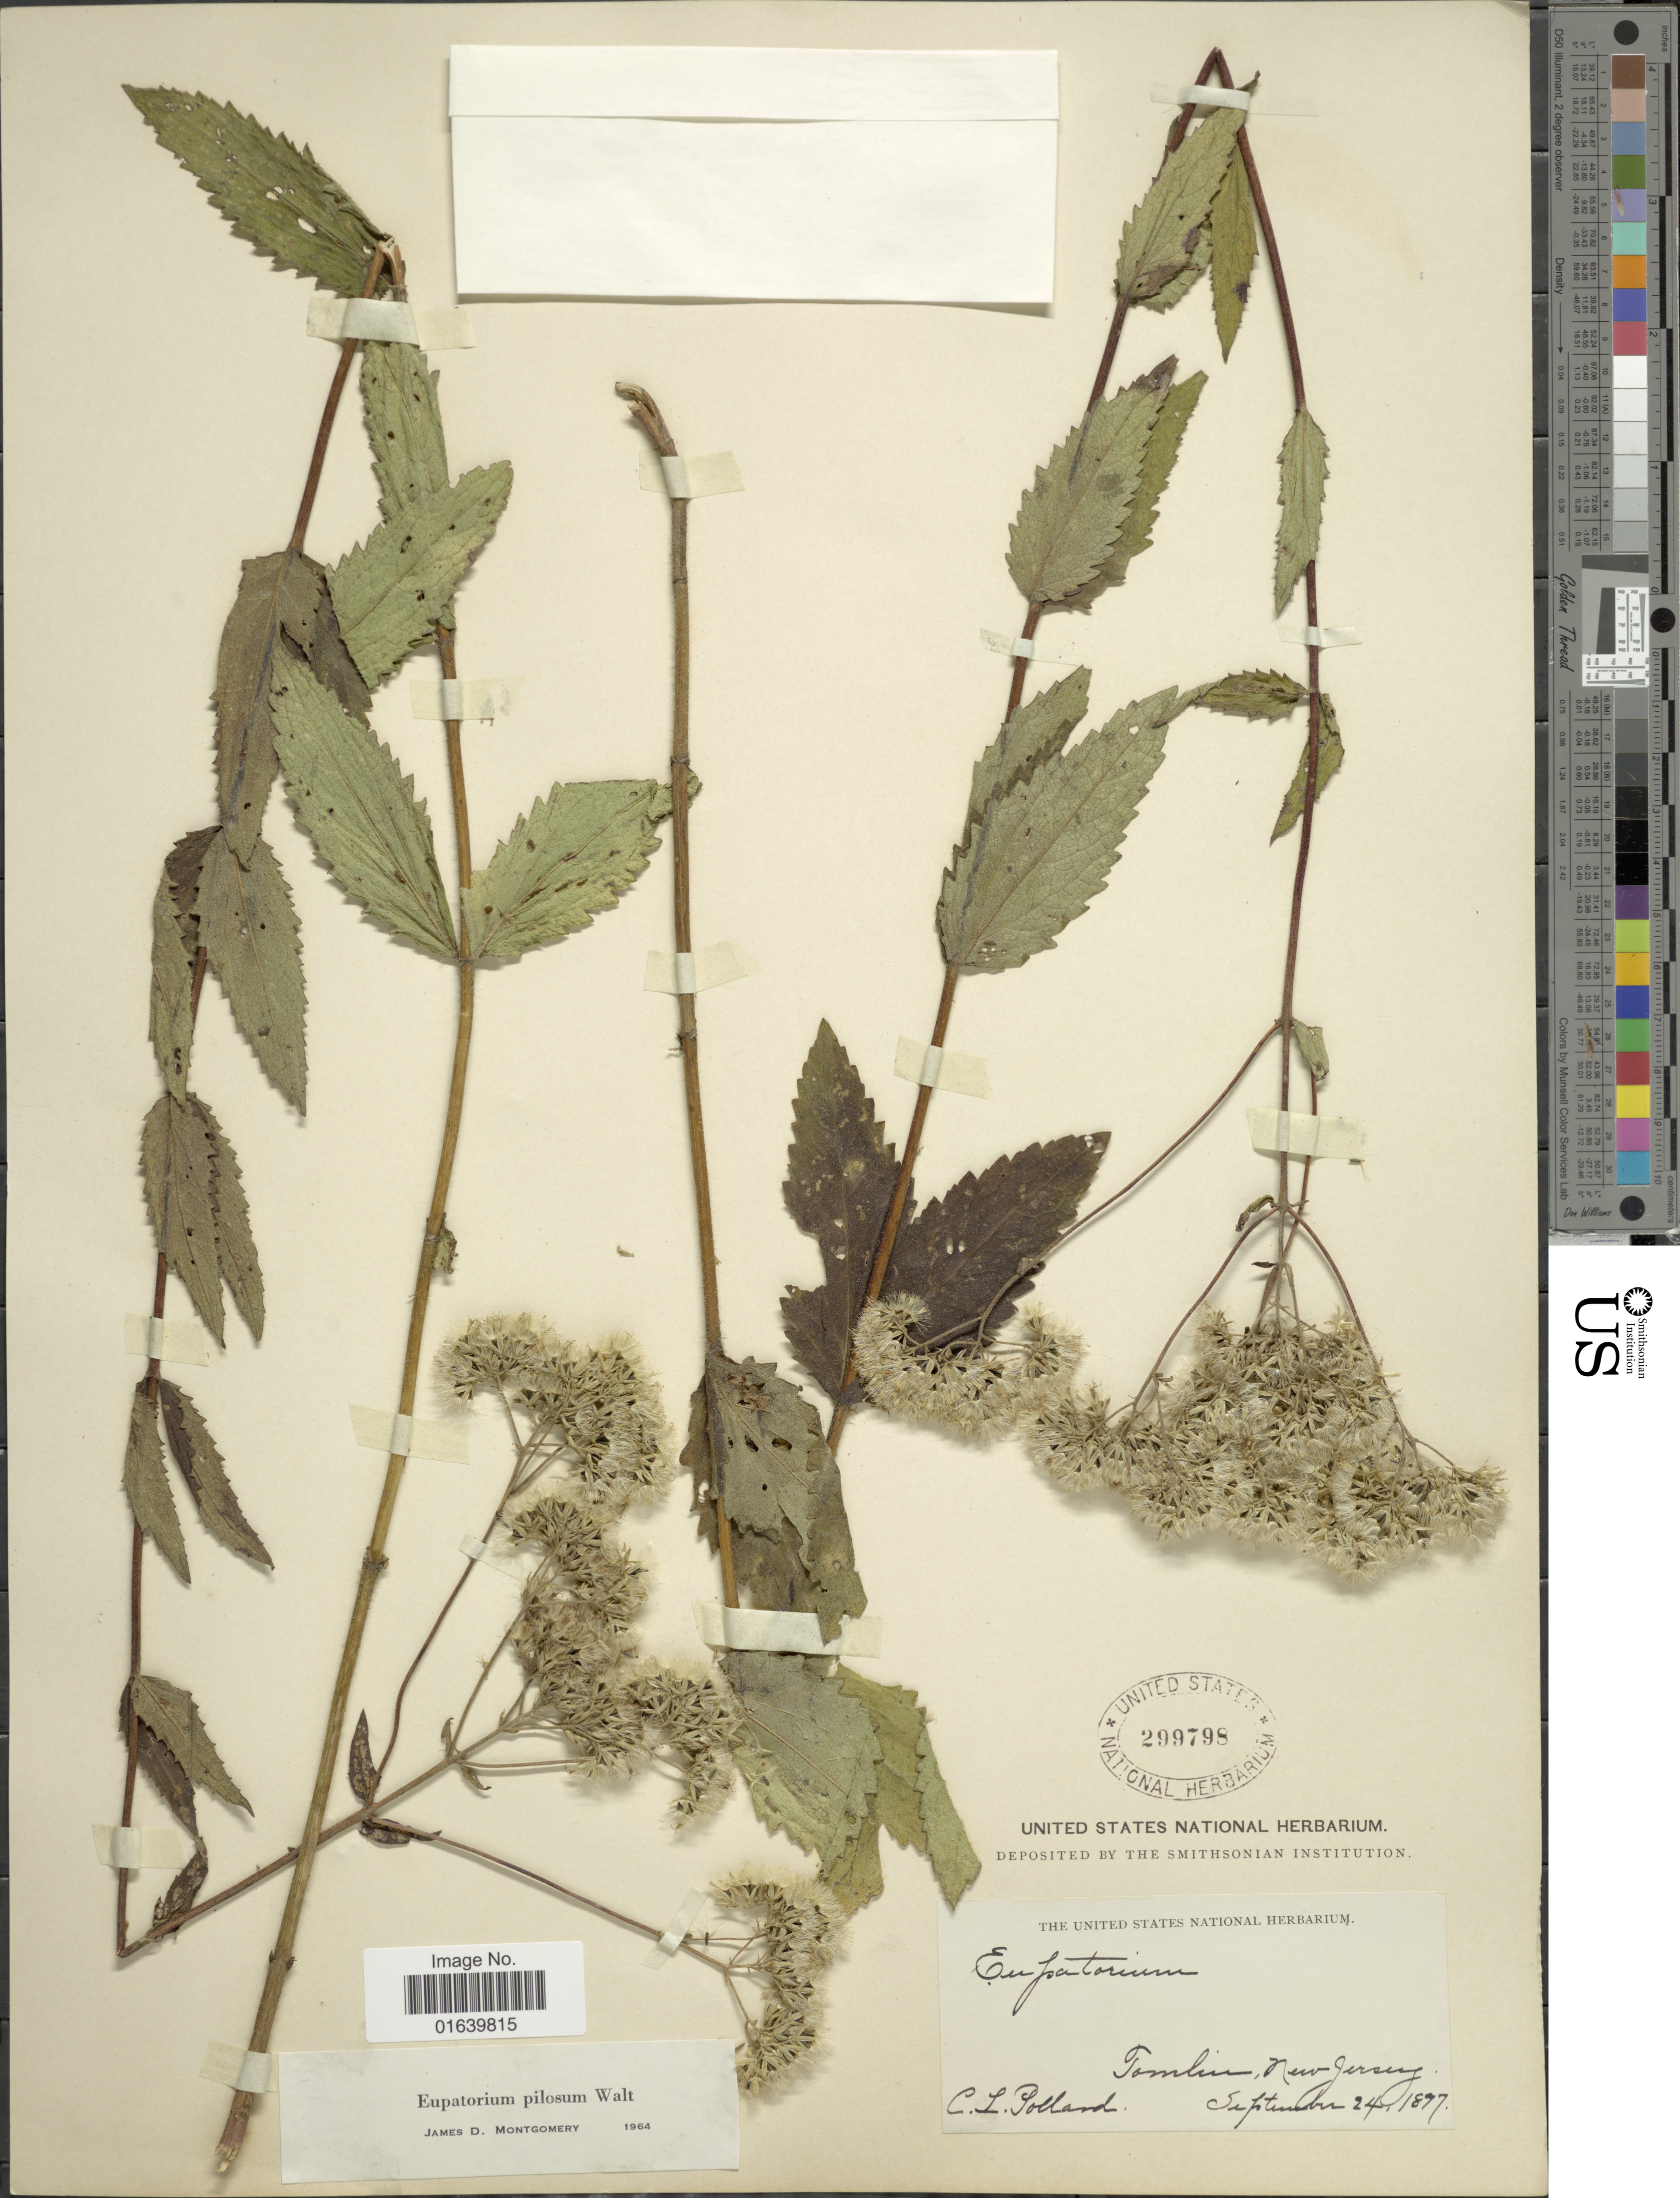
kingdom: Plantae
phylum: Tracheophyta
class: Magnoliopsida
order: Asterales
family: Asteraceae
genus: Eupatorium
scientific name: Eupatorium pilosum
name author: Walter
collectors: C. L. Pollard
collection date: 1897-09-24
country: United States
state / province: New Jersey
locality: Tomlin.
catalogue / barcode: US 299798